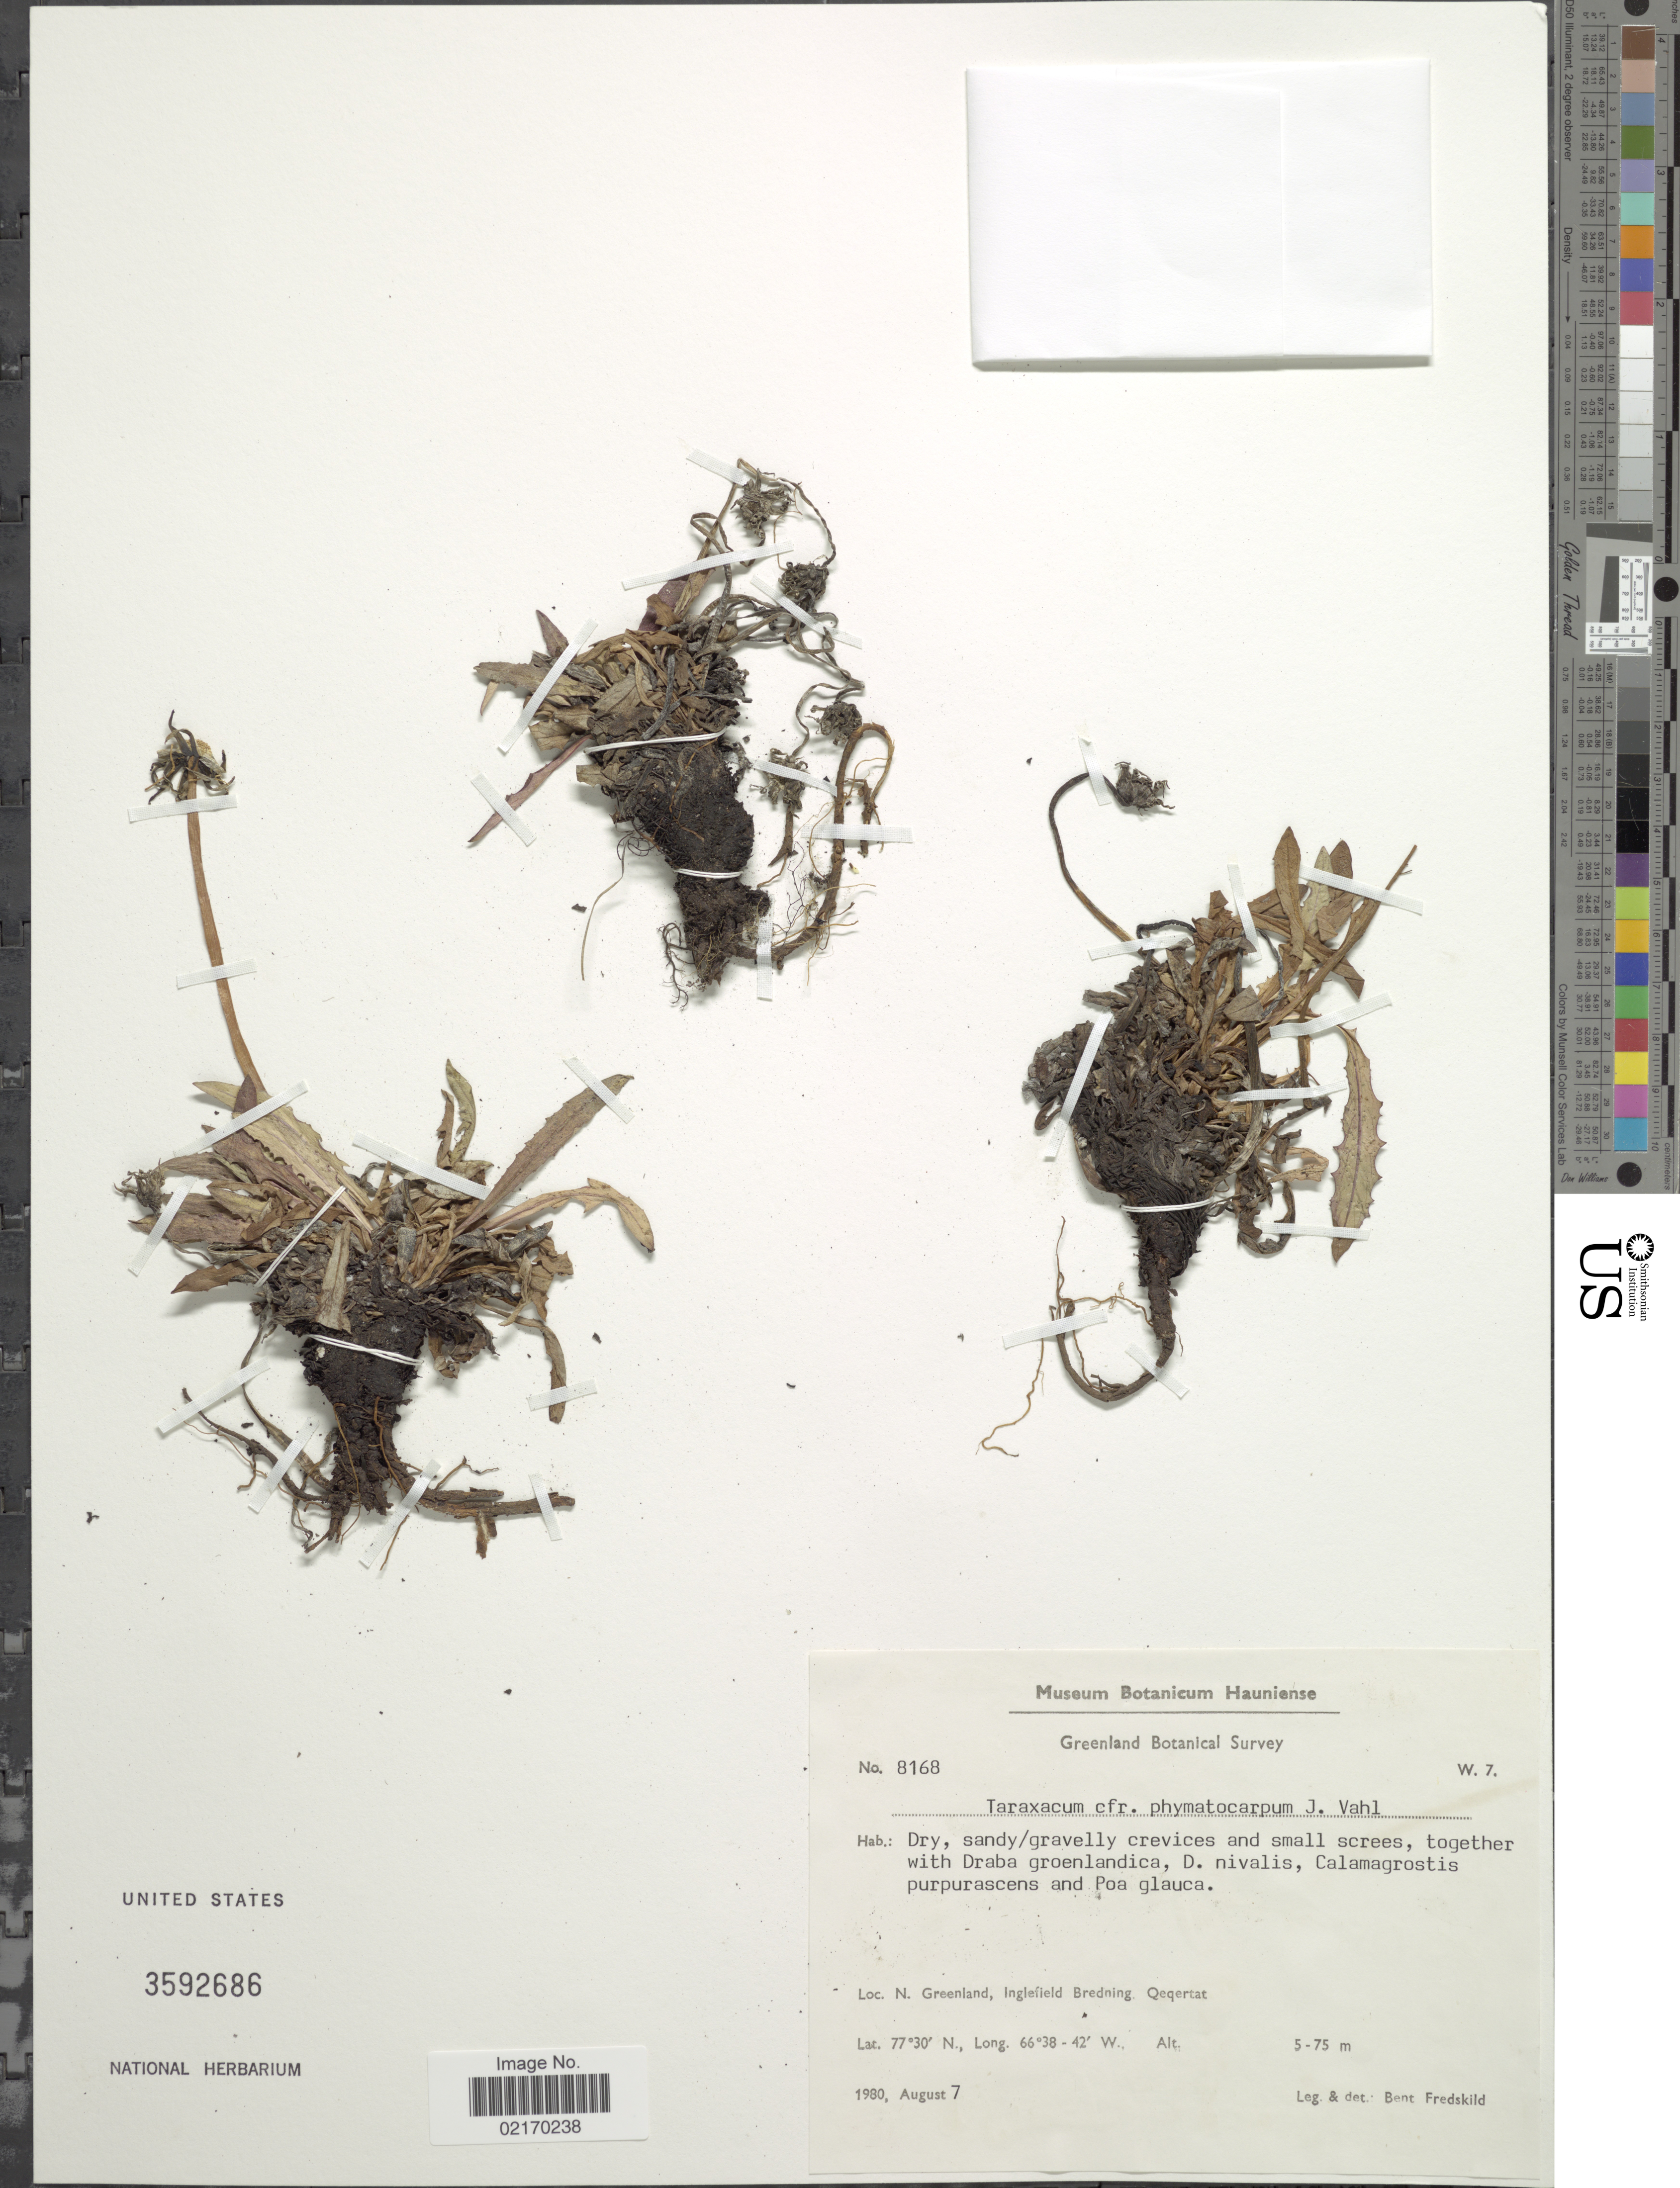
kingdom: Plantae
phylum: Tracheophyta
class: Magnoliopsida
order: Asterales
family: Asteraceae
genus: Taraxacum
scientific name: Taraxacum phymatocarpum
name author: J. Vahl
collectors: B. Fredskild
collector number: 8168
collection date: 1980-08-07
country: Greenland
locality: N. Greenland, Inglefield Bredning. Qeqertat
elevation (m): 5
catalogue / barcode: US 3592686